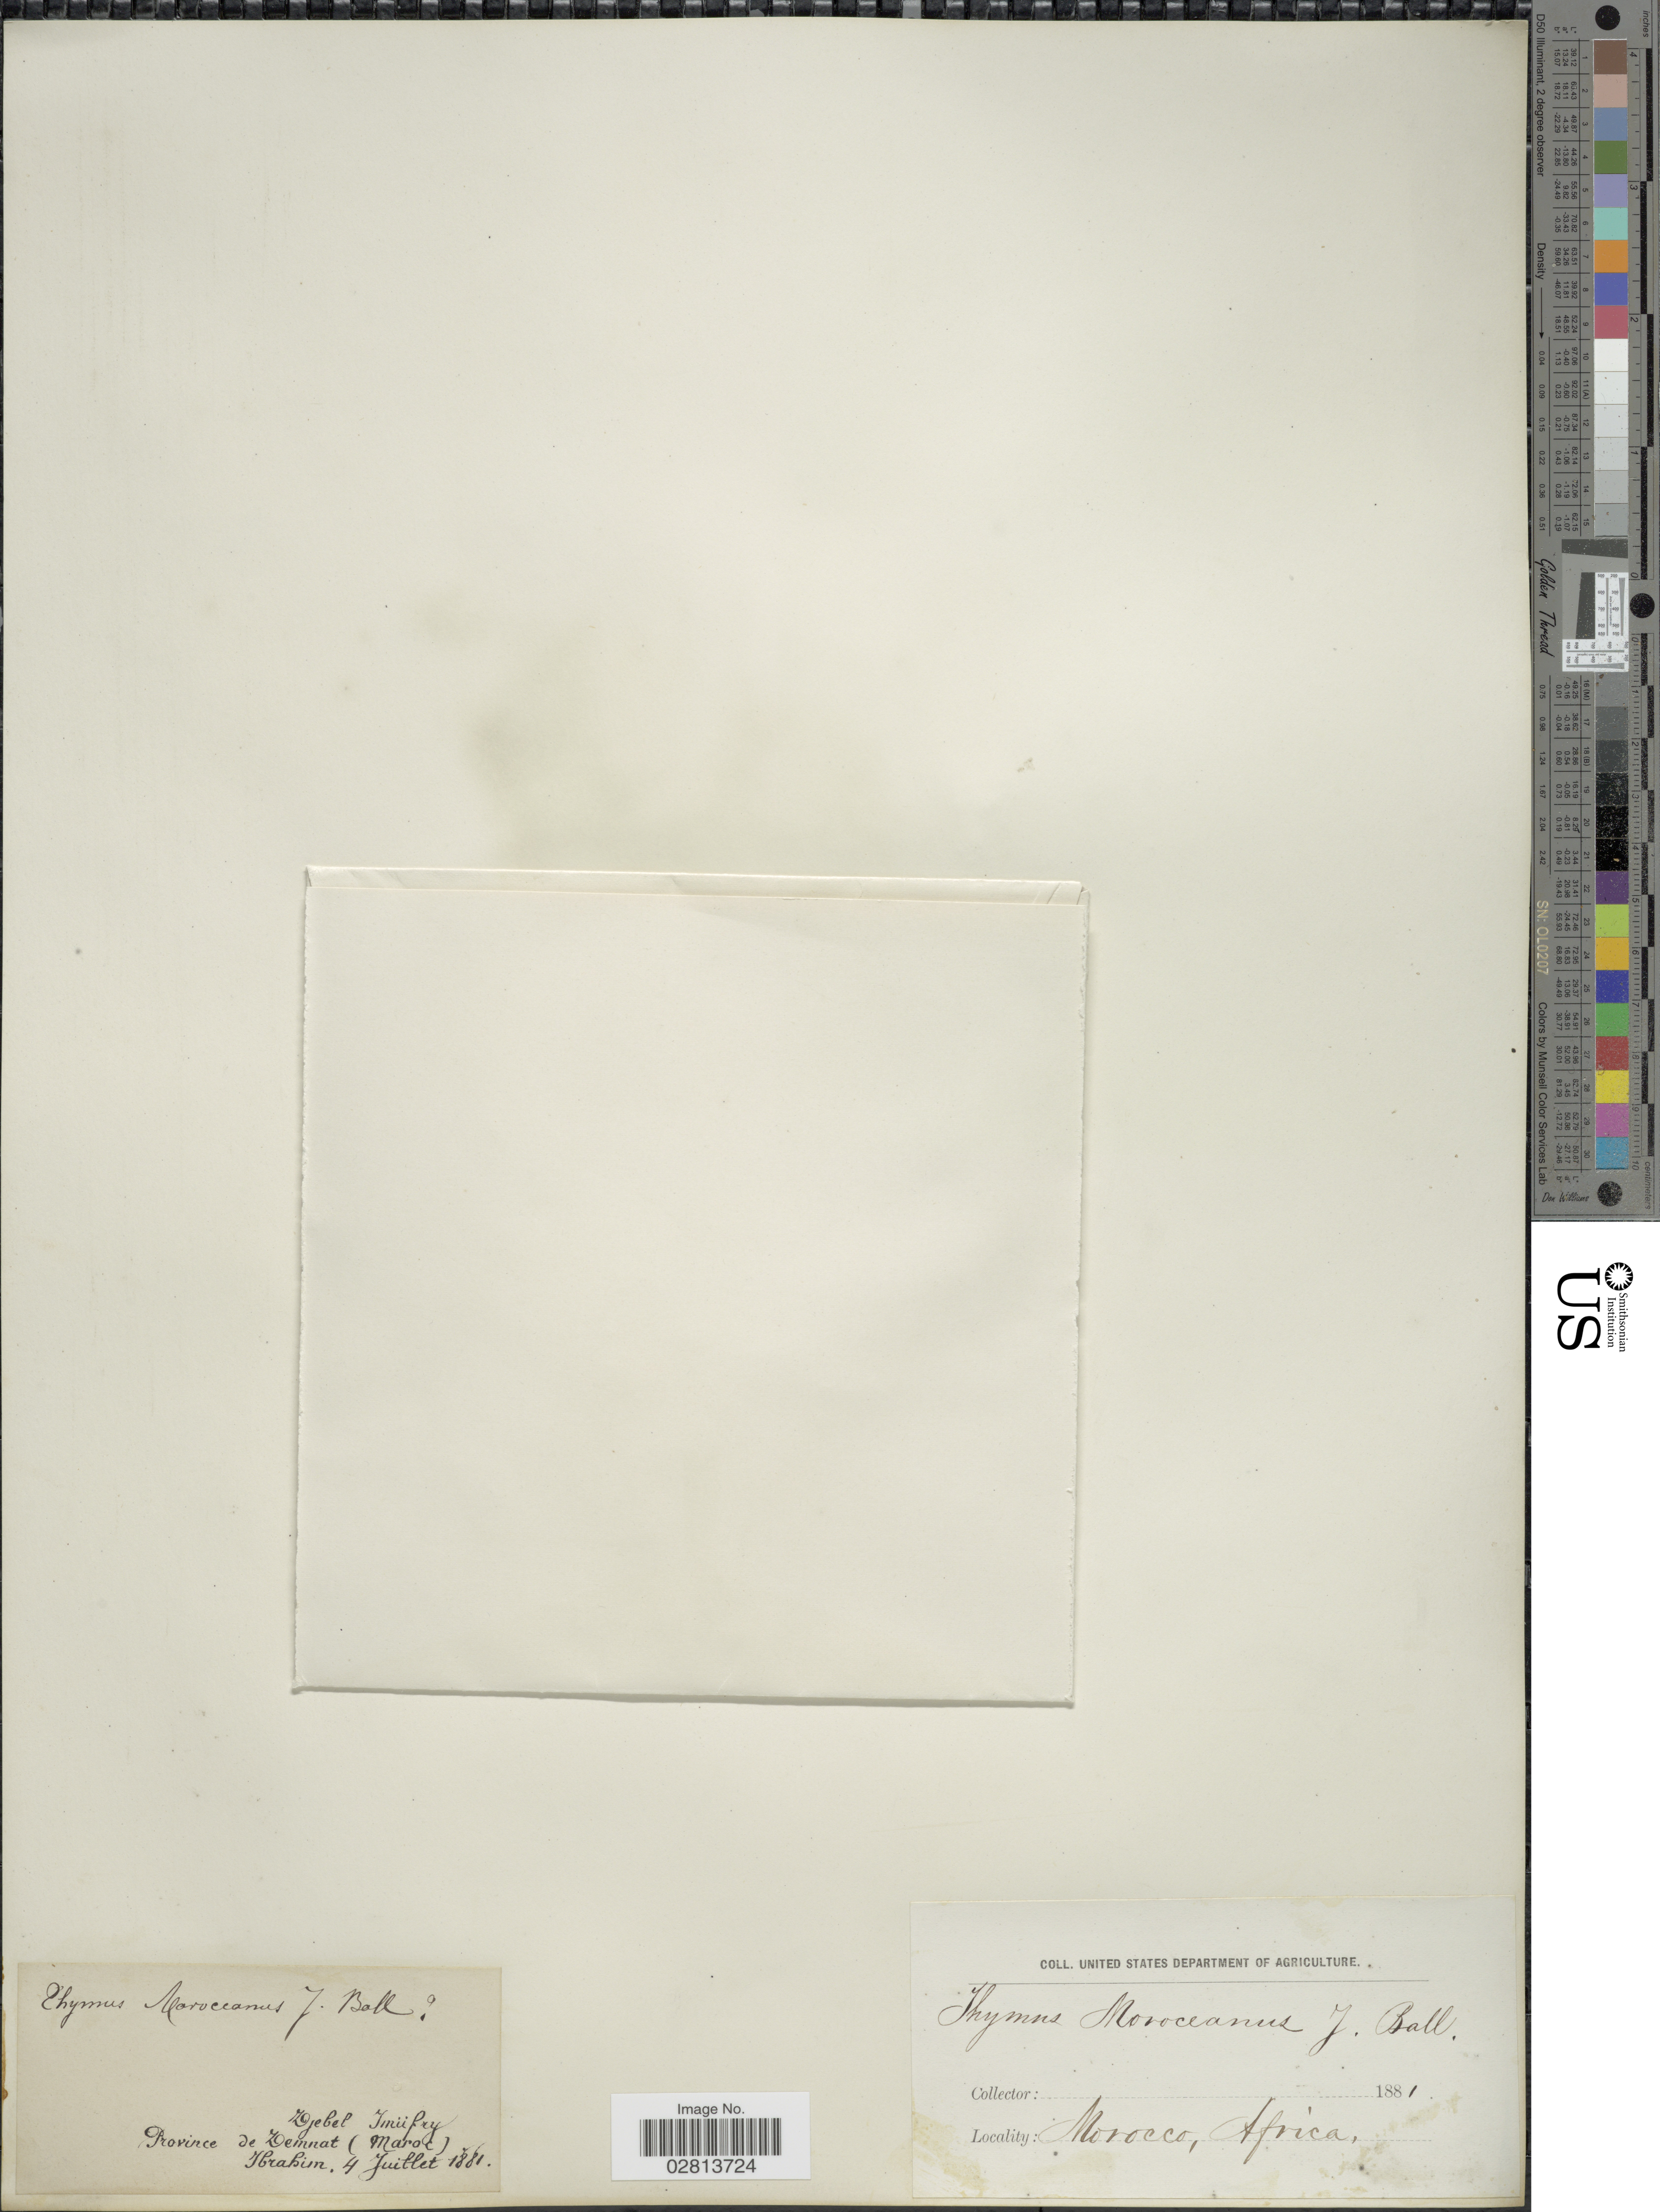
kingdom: Plantae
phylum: Tracheophyta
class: Magnoliopsida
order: Lamiales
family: Lamiaceae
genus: Thymus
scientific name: Thymus maroccanus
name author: Ball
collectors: -. Ibrahim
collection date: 1881-07-04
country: Morocco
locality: Djebel Imüfry, Province de Demnat (Maroc).